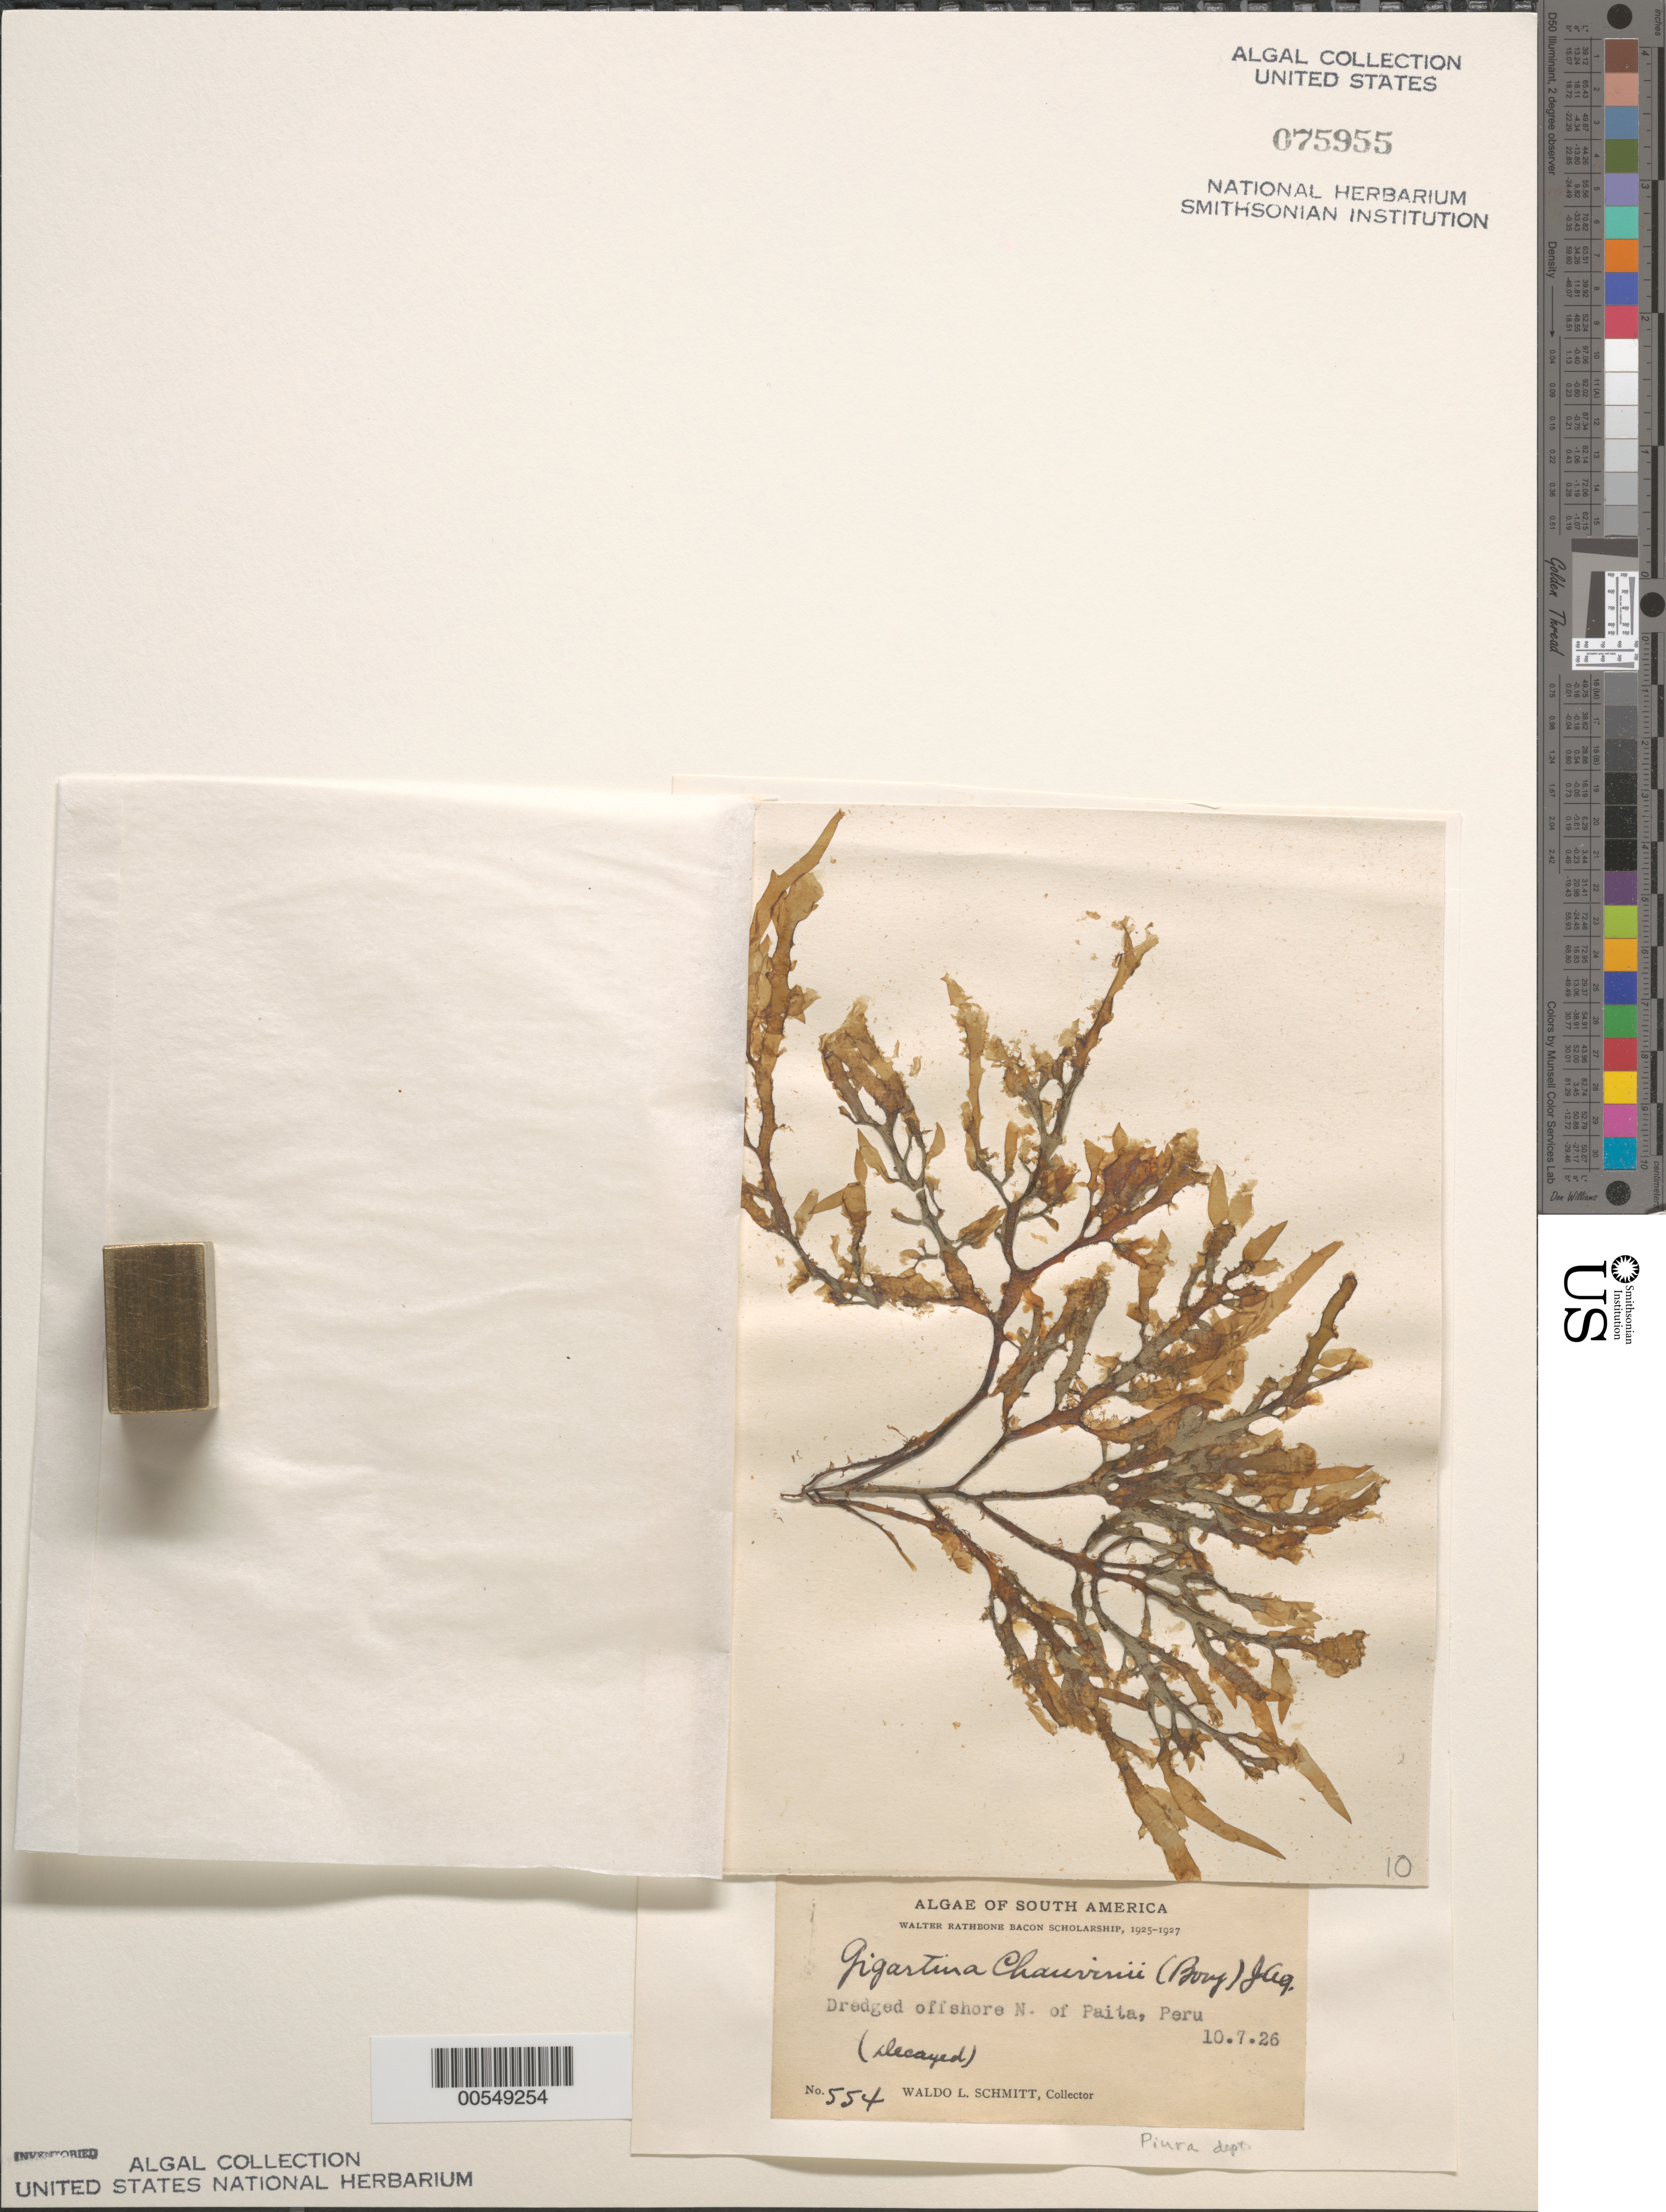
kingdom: Plantae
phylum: Rhodophyta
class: Florideophyceae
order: Gigartinales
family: Gigartinaceae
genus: Chondracanthus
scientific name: Chondracanthus chauvinii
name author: (Bory) Kütz.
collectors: W. L. Schmitt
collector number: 554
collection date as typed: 07 Oct 1926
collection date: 1926-10-07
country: Peru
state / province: Piura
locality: North of Paita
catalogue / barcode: US 75955